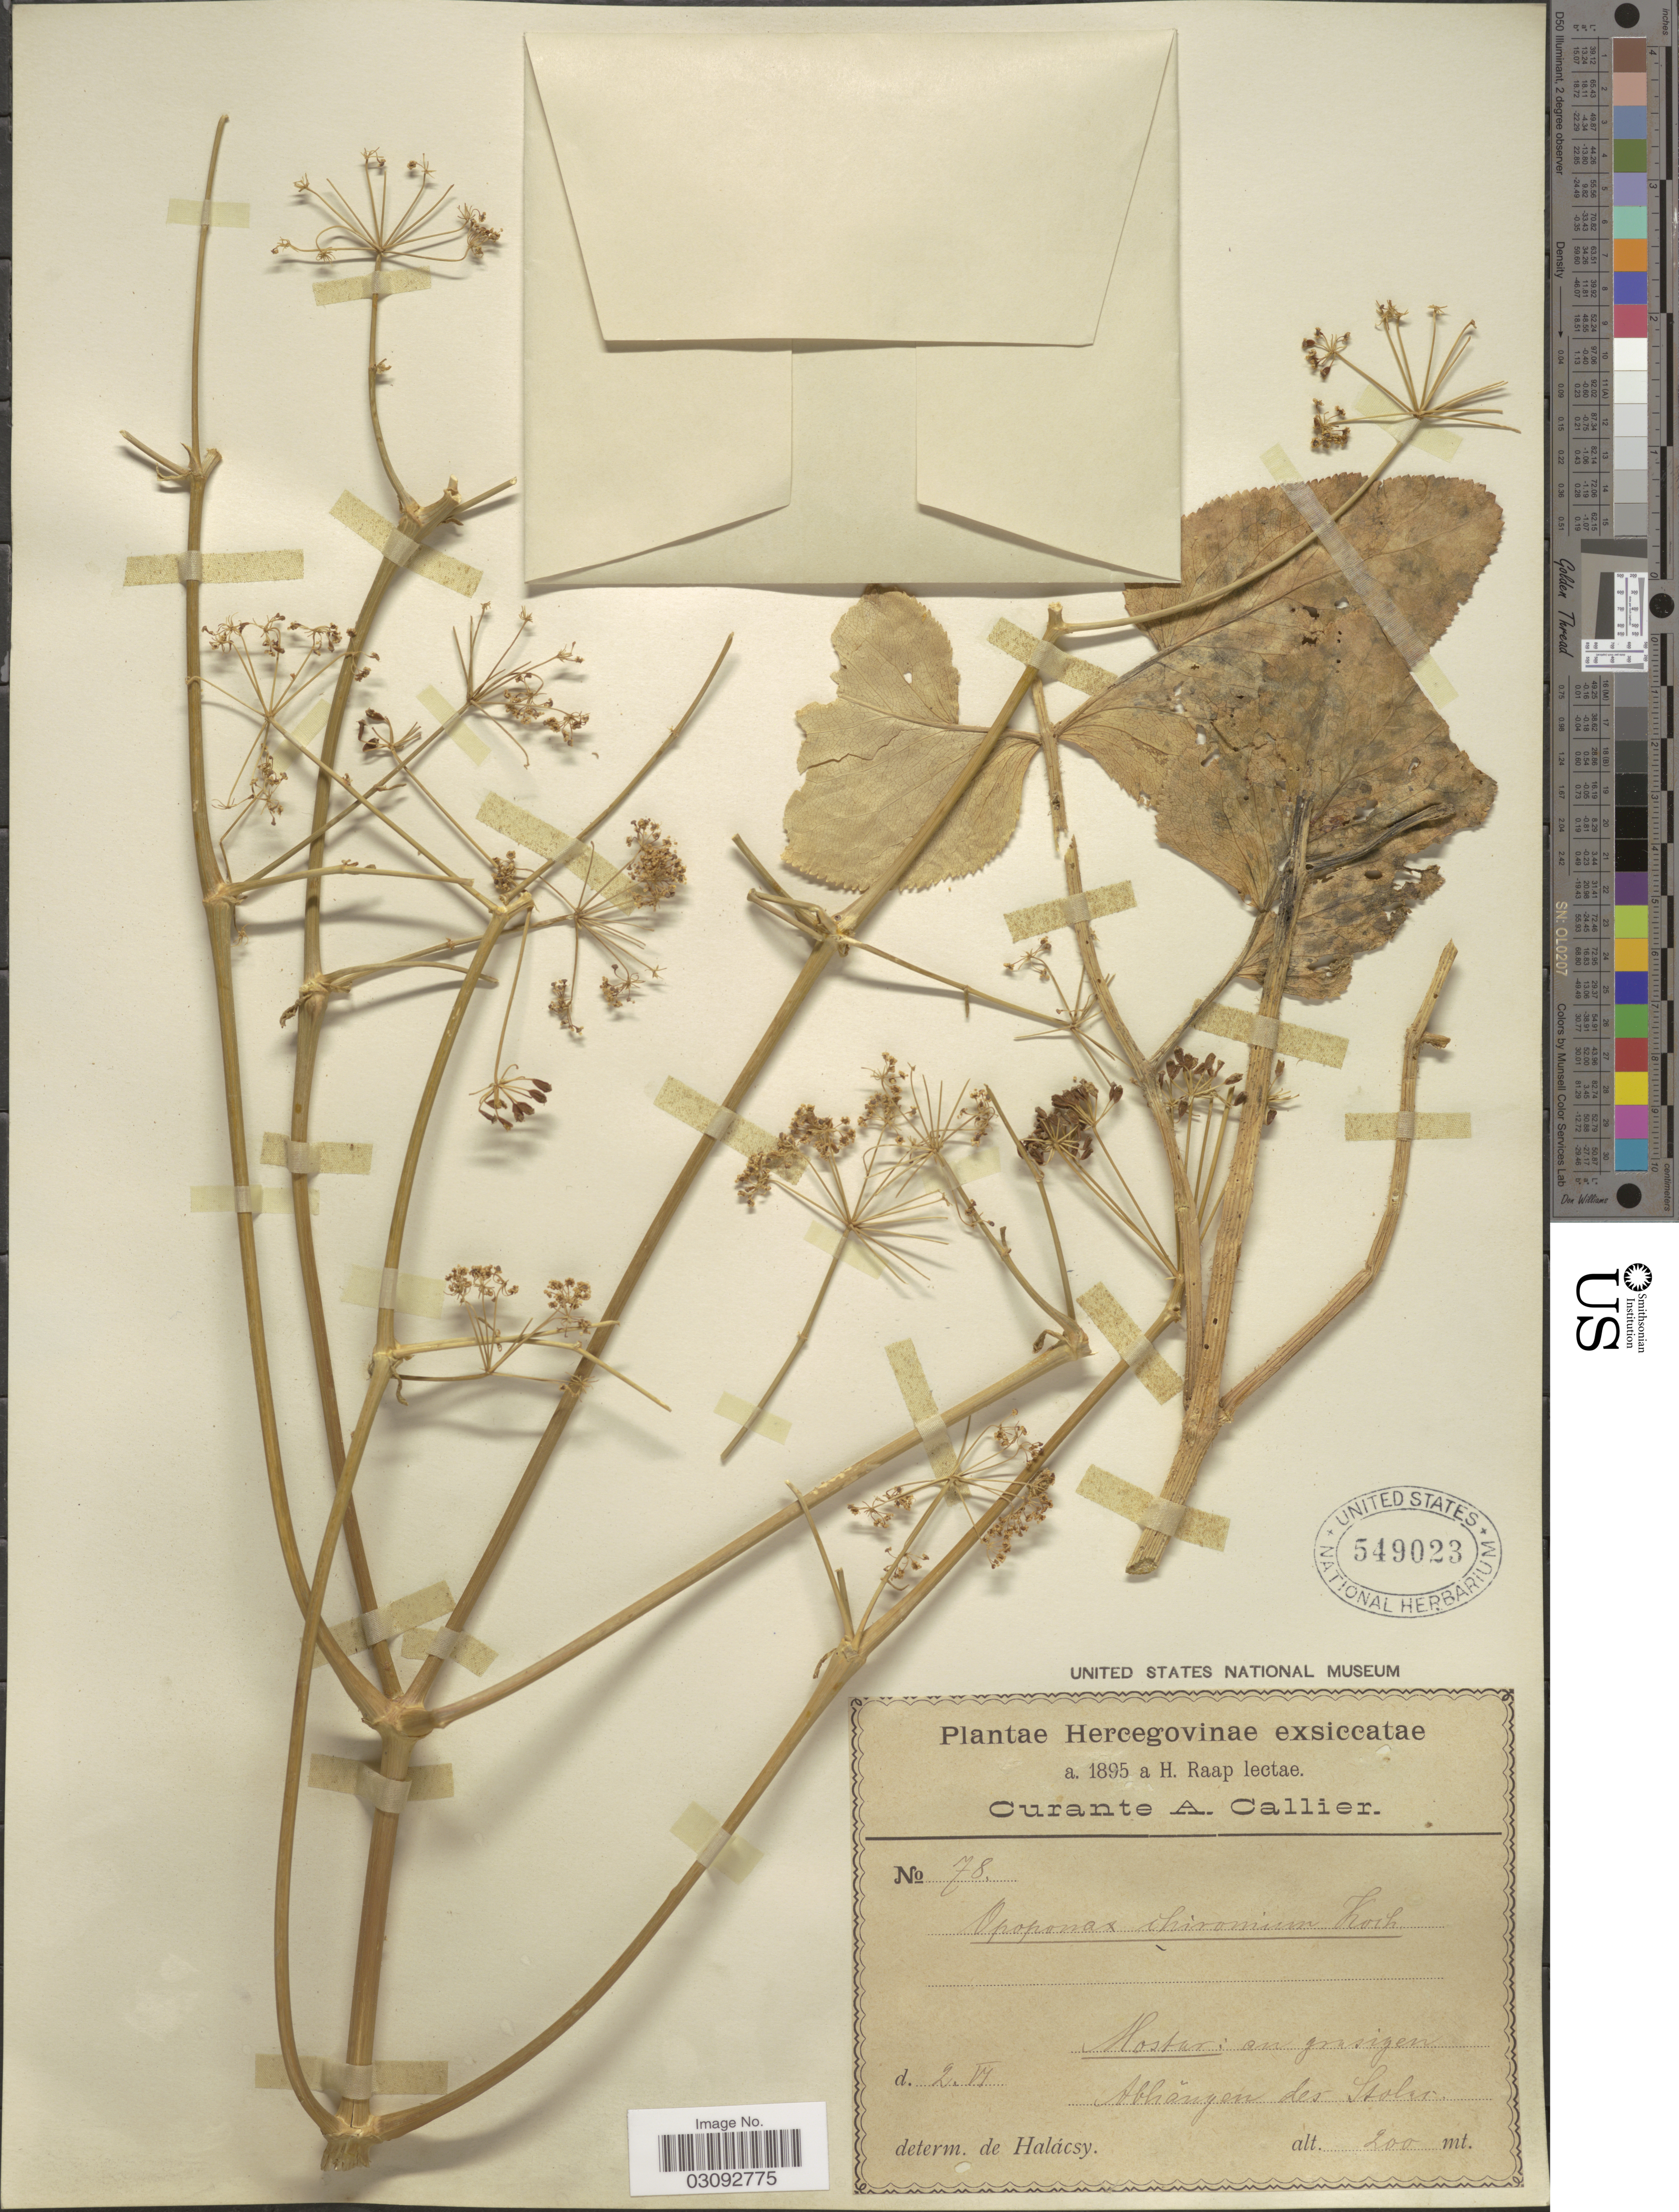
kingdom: Plantae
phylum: Tracheophyta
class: Magnoliopsida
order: Apiales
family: Apiaceae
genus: Opopanax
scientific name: Opopanax chironium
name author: (L.) W.D.J. Koch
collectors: H. Raap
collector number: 78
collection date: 1895-06-02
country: Bosnia and Herzegovina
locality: Hercegovinae, Mostar: an grasigen Abhángen des Stolac.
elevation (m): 200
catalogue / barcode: US 549023